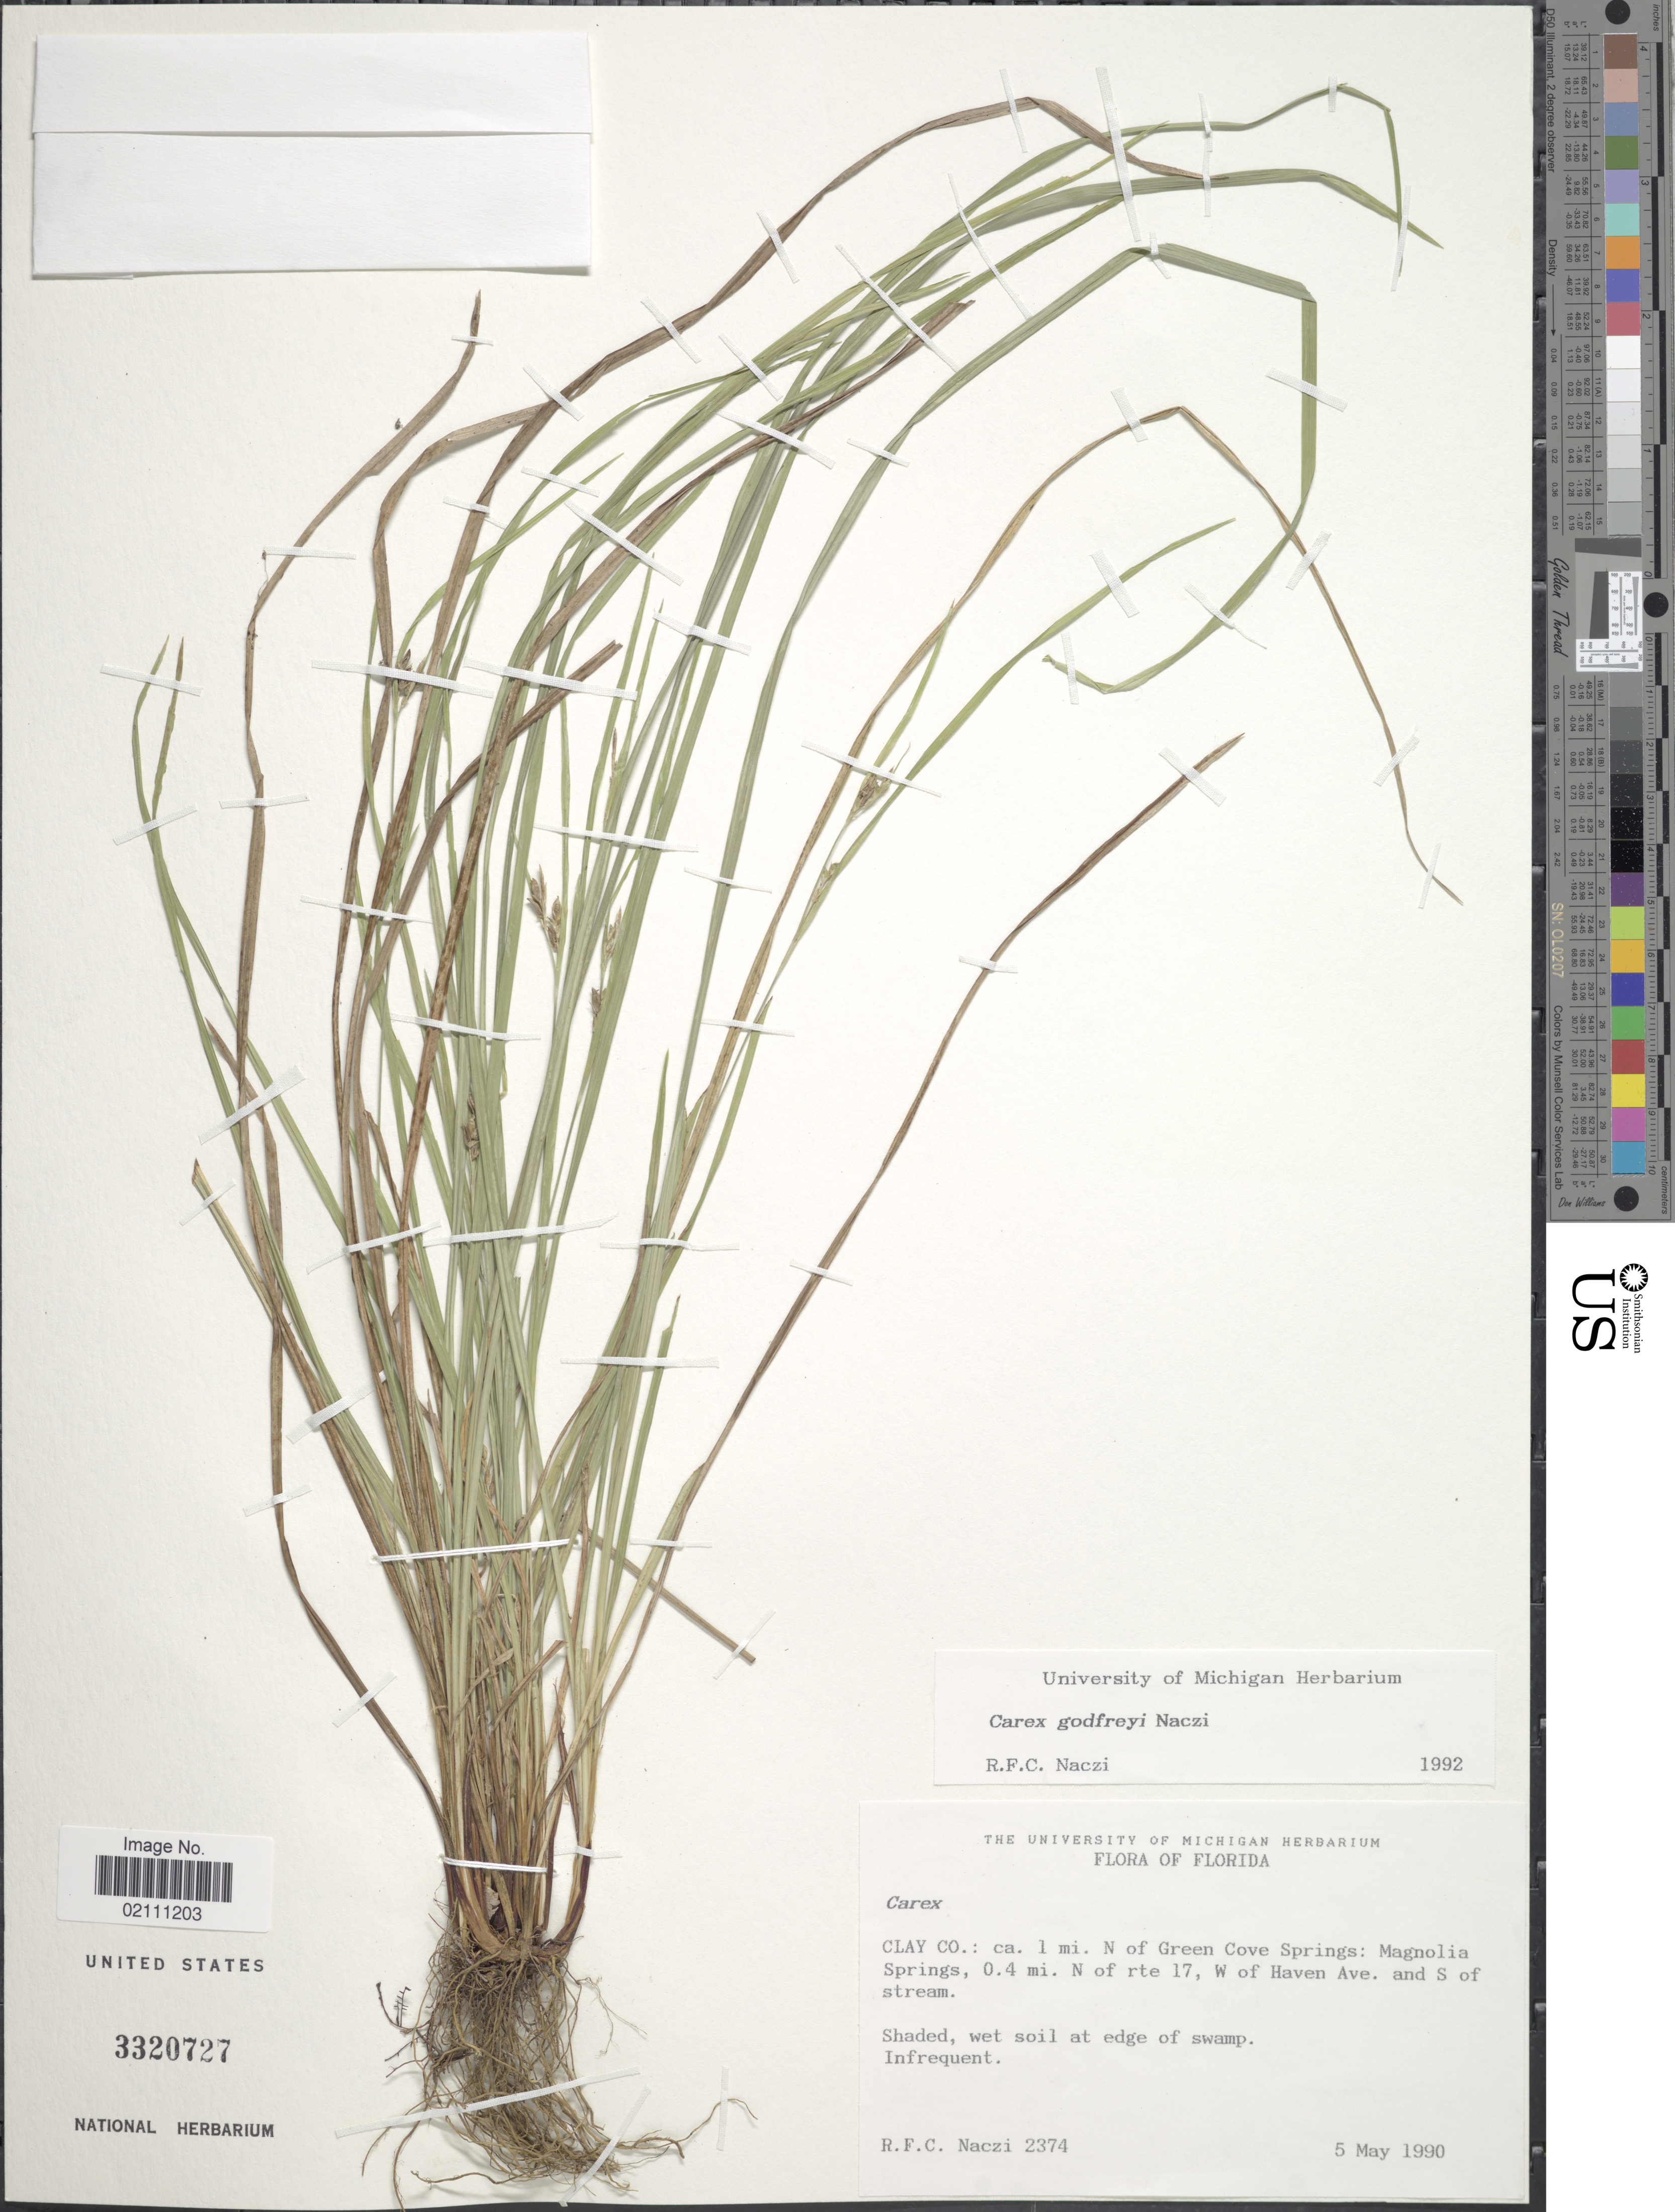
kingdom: Plantae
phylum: Tracheophyta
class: Liliopsida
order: Poales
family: Cyperaceae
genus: Carex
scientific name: Carex godfreyi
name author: Naczi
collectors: R. F. C. Naczi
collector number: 2374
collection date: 1990-05-05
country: United States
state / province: Florida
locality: Clay Co.: 1. mi. N of Green Cove Springs, Magnolia Springs, 0.4 N of rte 17, W of Haven Ave. and S. of stream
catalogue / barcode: US 3320727